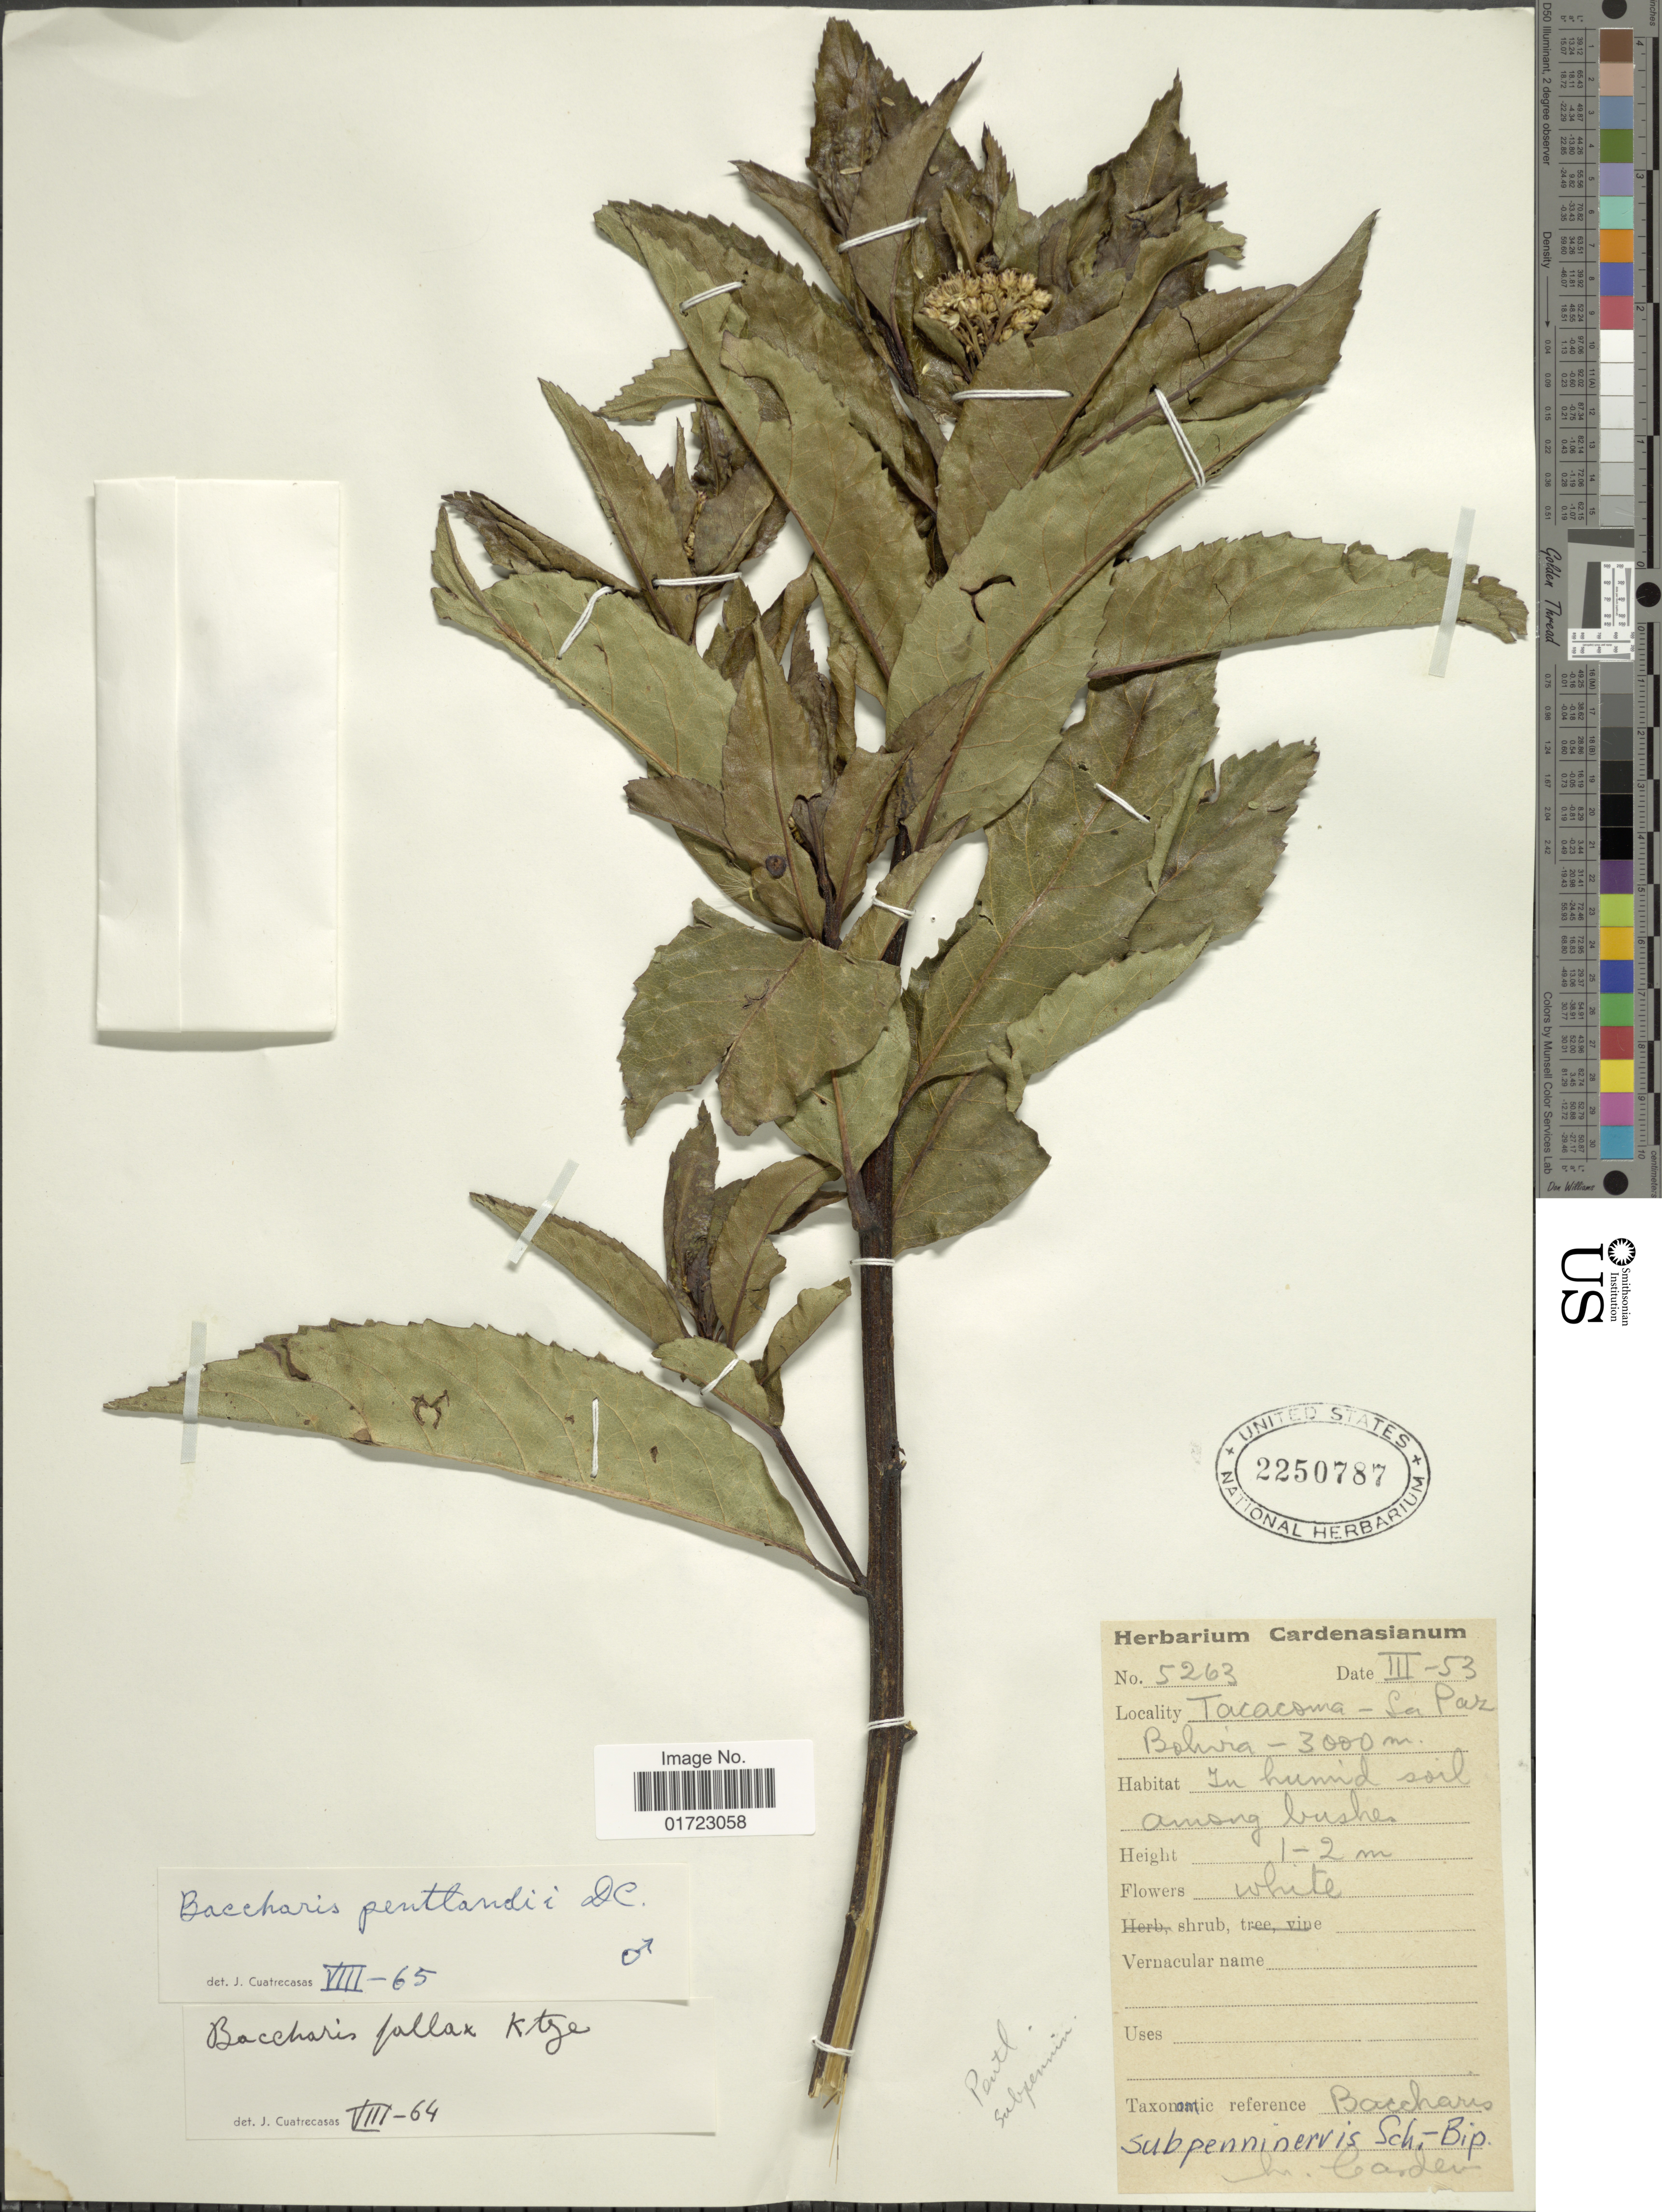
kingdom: Plantae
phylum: Tracheophyta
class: Magnoliopsida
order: Asterales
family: Asteraceae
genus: Baccharis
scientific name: Baccharis pentlandii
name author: DC.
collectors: M. Cárdenas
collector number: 5263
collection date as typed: Transcribed d/m/y: /3/53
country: Bolivia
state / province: La Paz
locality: Tacacoma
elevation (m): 3000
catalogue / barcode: US 2250787